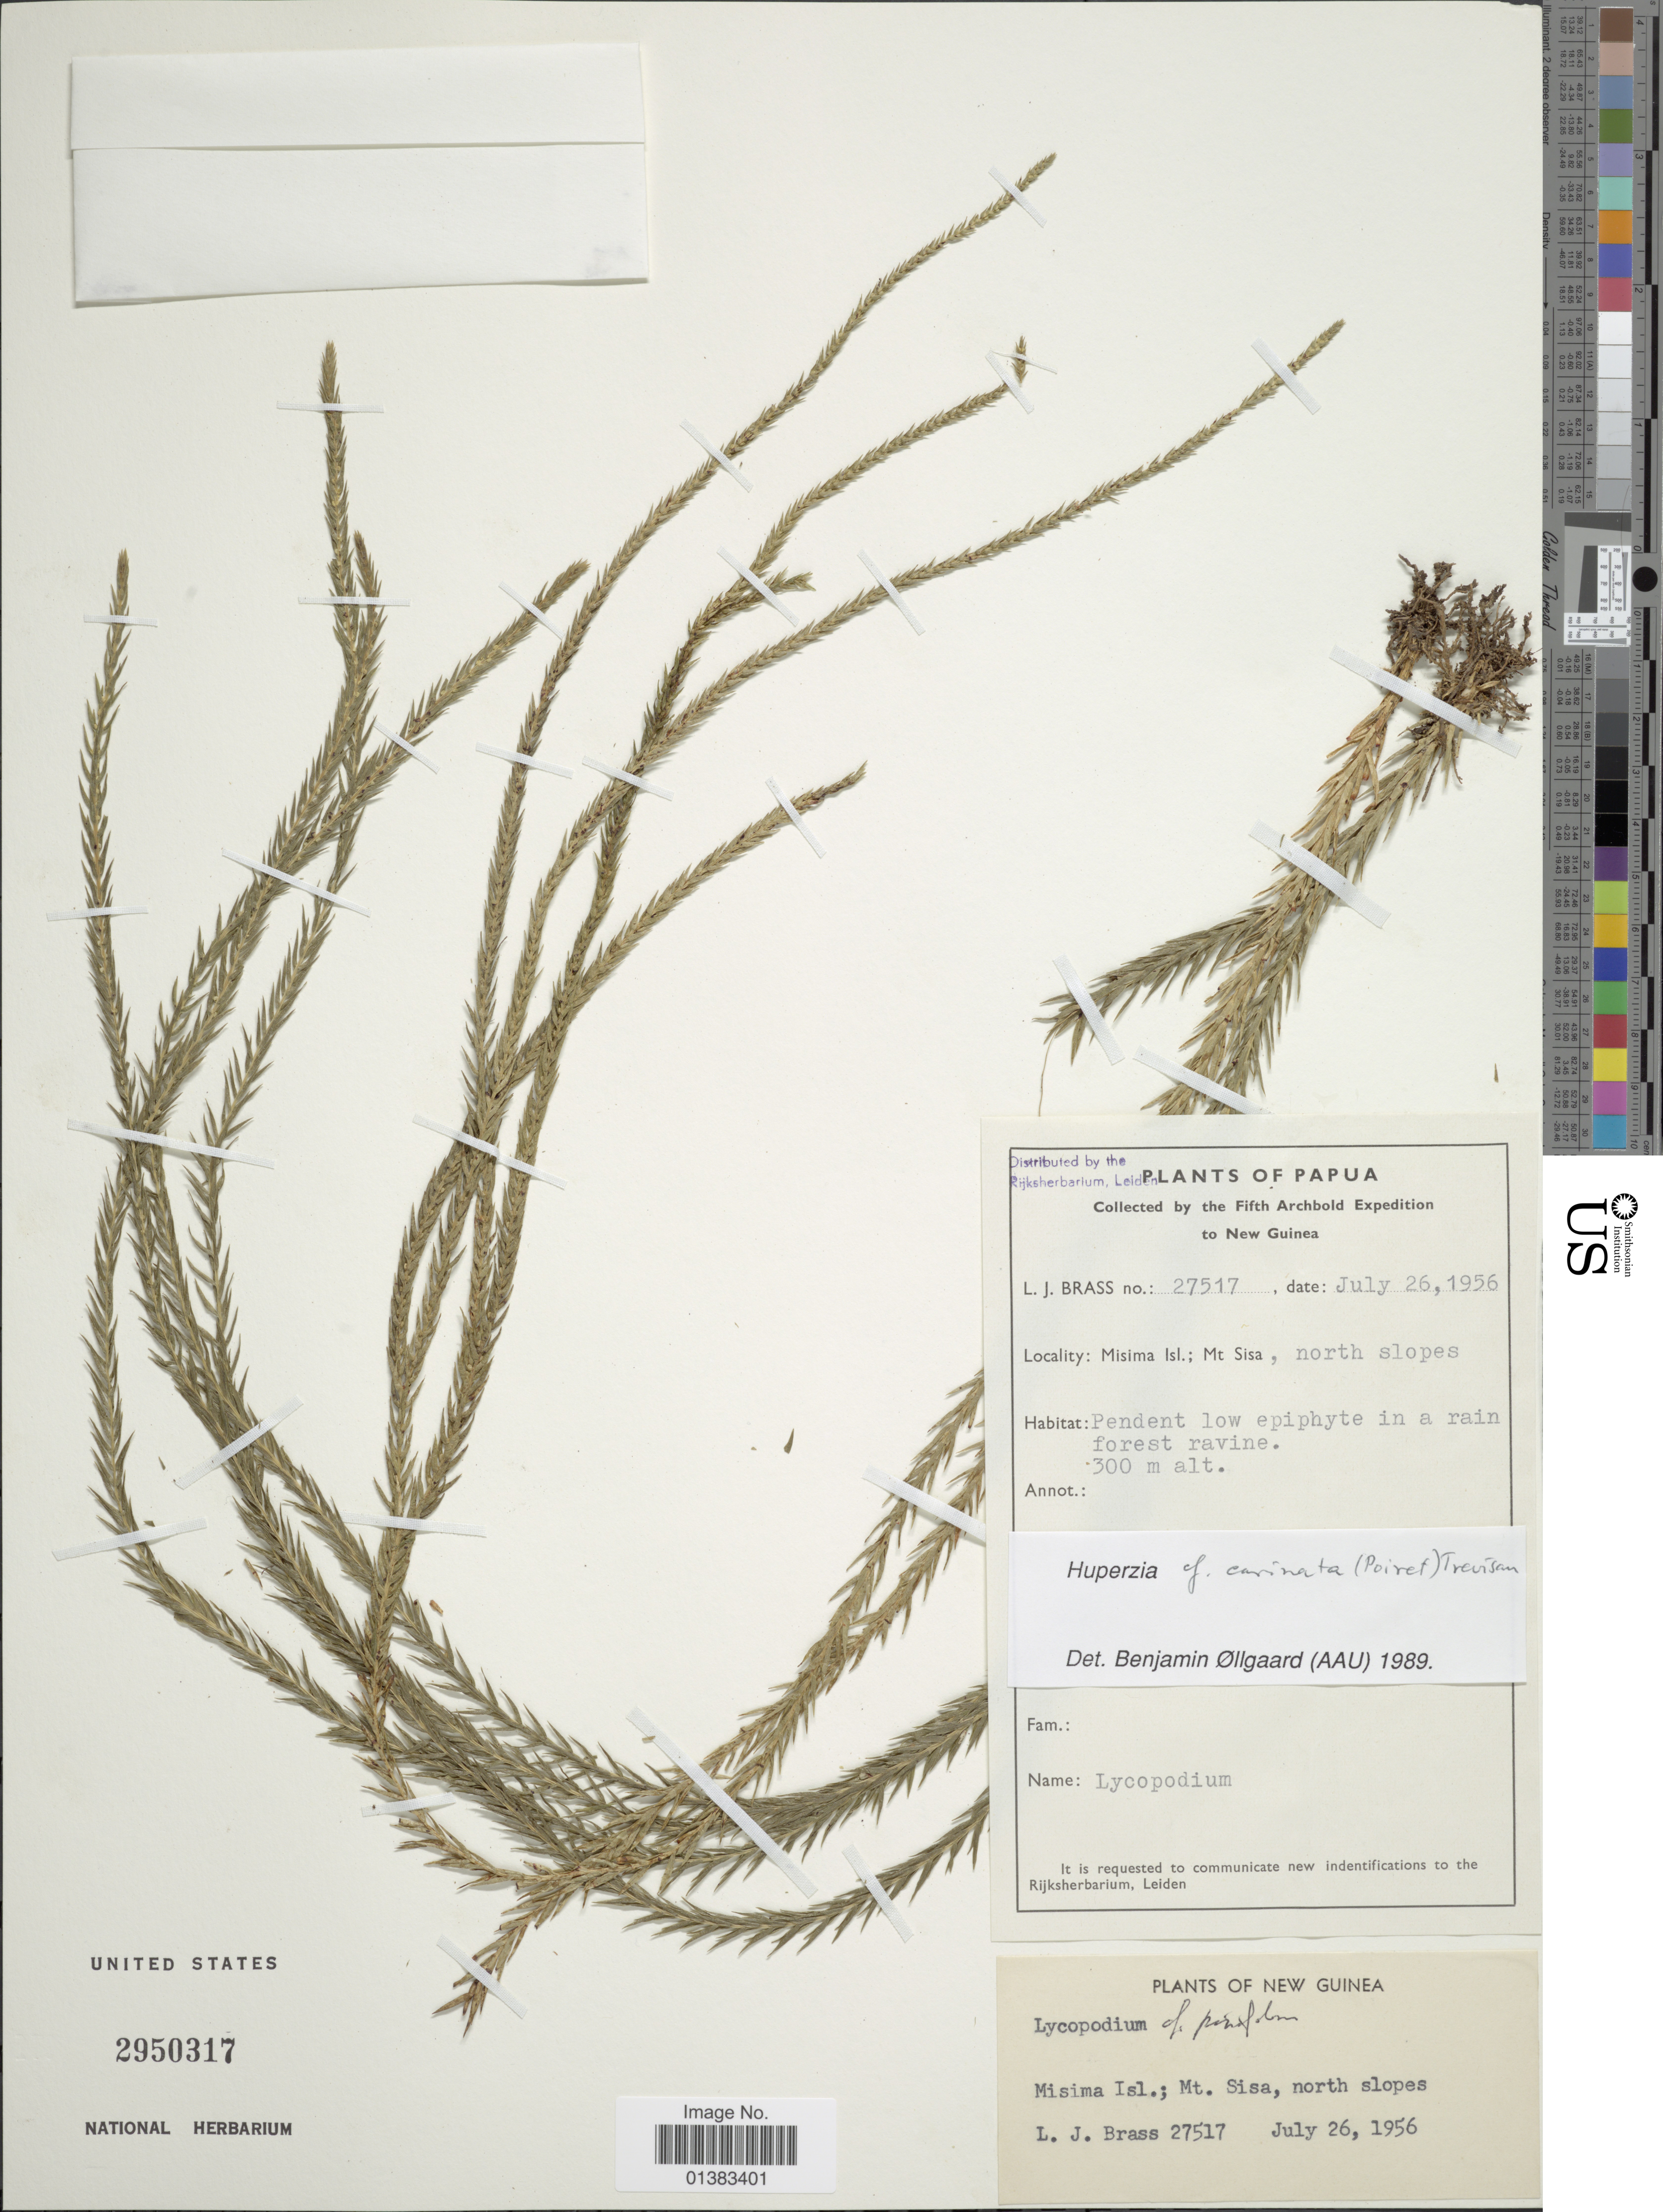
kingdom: Plantae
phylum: Tracheophyta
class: Lycopodiopsida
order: Lycopodiales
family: Lycopodiaceae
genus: Phlegmariurus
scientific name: Phlegmariurus carinatus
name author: (Desv.) Ching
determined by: Field, A. R.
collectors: L. J. Brass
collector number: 27517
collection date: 1956-07-26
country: Papua New Guinea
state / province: Milne Bay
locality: Misima Isl.: Mt Sisa, north slopes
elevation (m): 300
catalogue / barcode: US 2950317